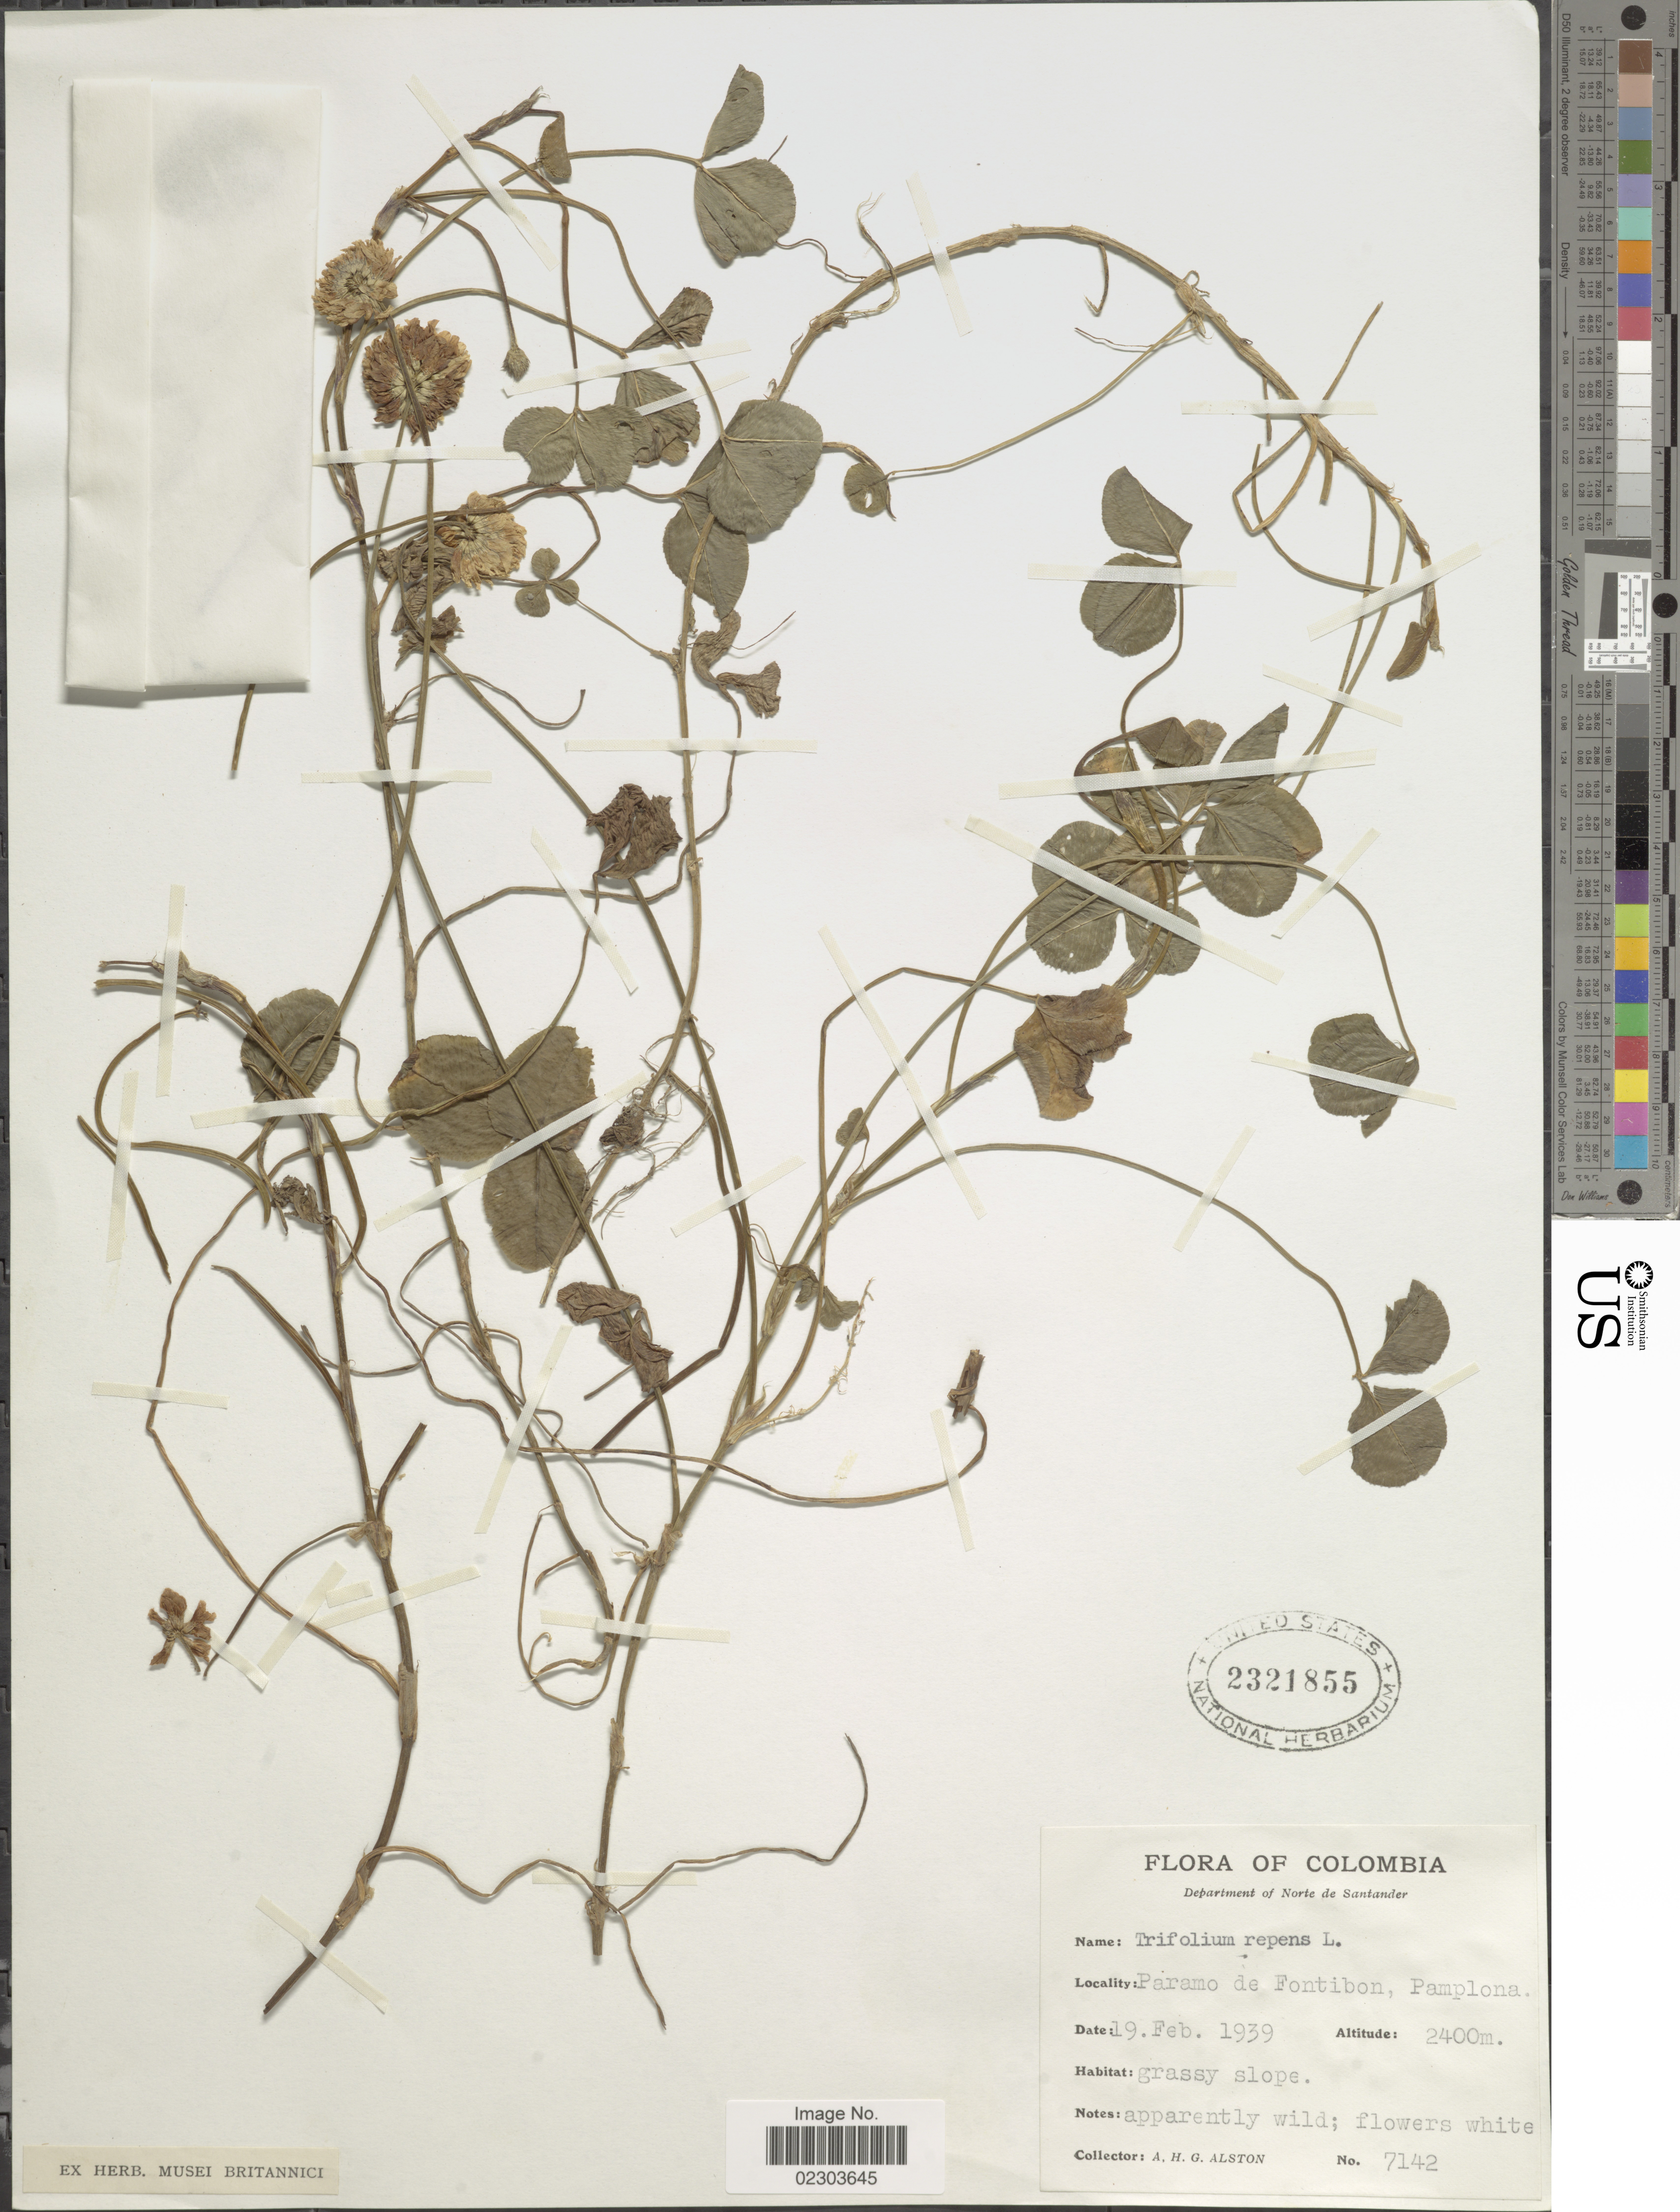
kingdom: Plantae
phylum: Tracheophyta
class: Magnoliopsida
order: Fabales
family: Fabaceae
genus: Trifolium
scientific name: Trifolium repens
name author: L.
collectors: A. H. Alston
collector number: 7142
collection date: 1939-02-19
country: Colombia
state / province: Norte de Santander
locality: Paramo de Fontibon, Pamplona, grassy slope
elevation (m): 2400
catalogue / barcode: US 2321855